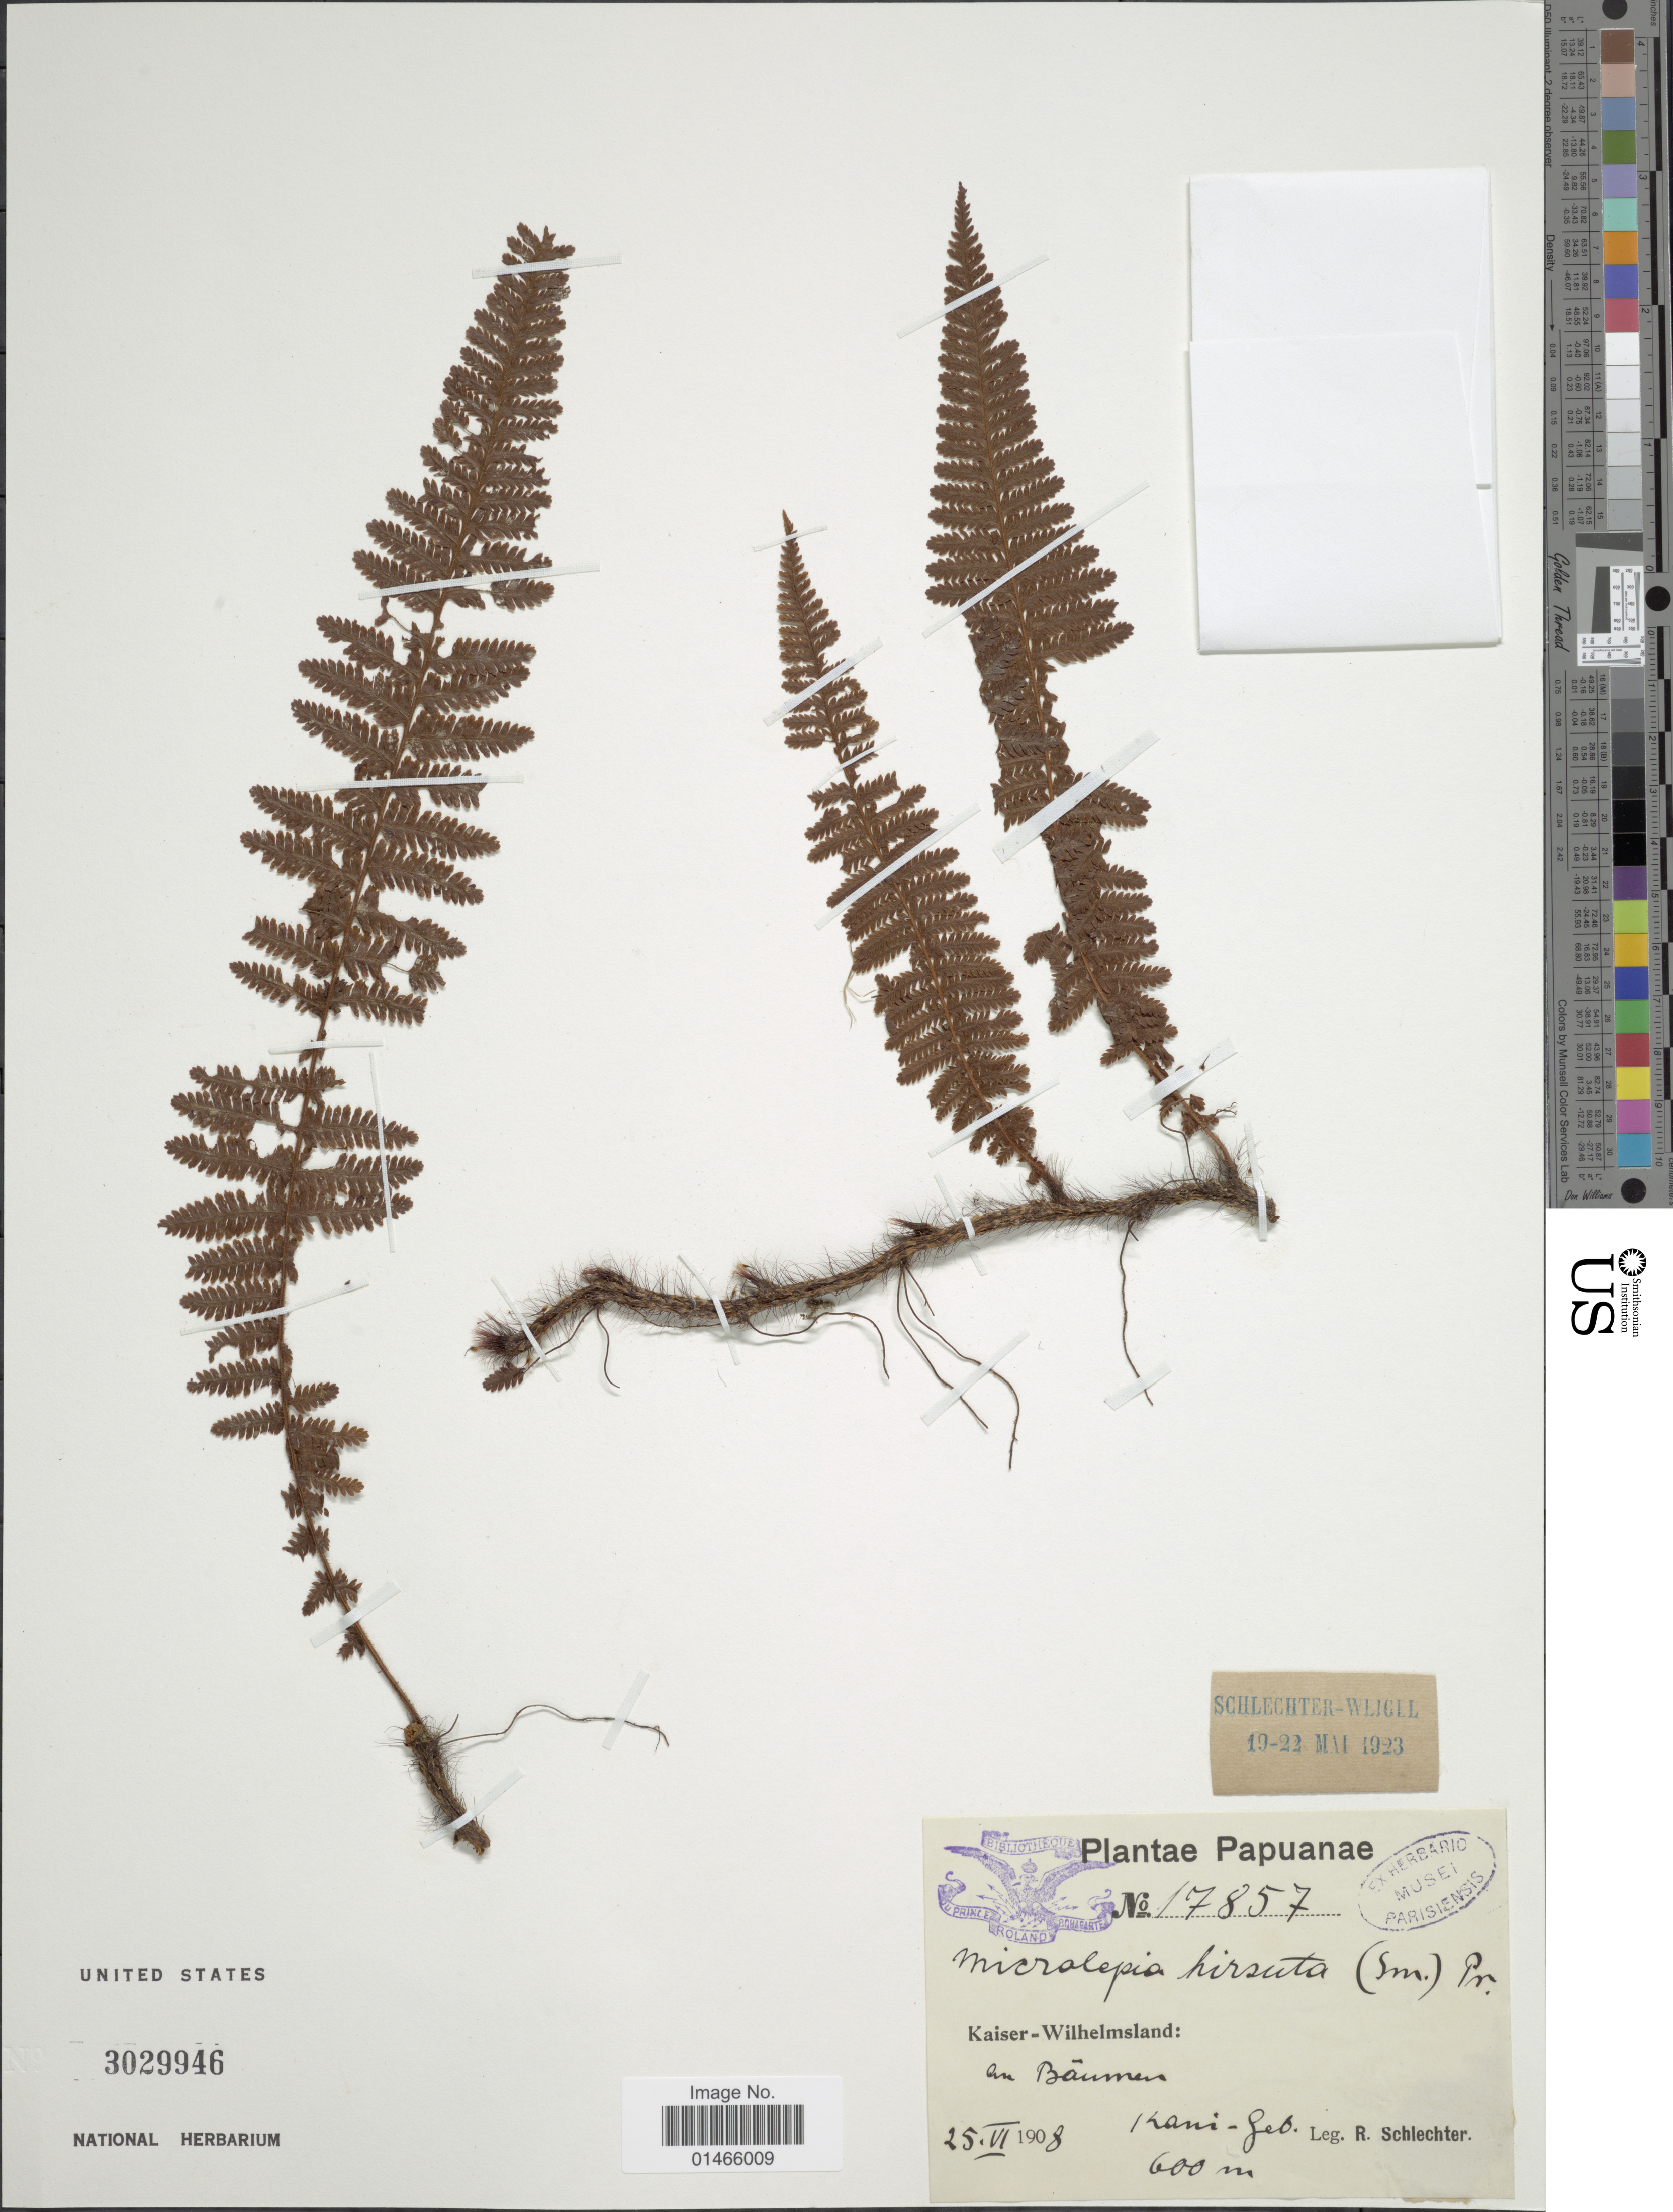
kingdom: Plantae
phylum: Tracheophyta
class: Polypodiopsida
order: Polypodiales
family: Dennstaedtiaceae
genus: Microlepia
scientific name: Microlepia hirsuta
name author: (Sw.) Sw.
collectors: F. R. R. Schlechter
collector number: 17857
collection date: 1908-06-25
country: Papua New Guinea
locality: Kaiser-Wilhelmsland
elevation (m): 600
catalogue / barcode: US 3029946